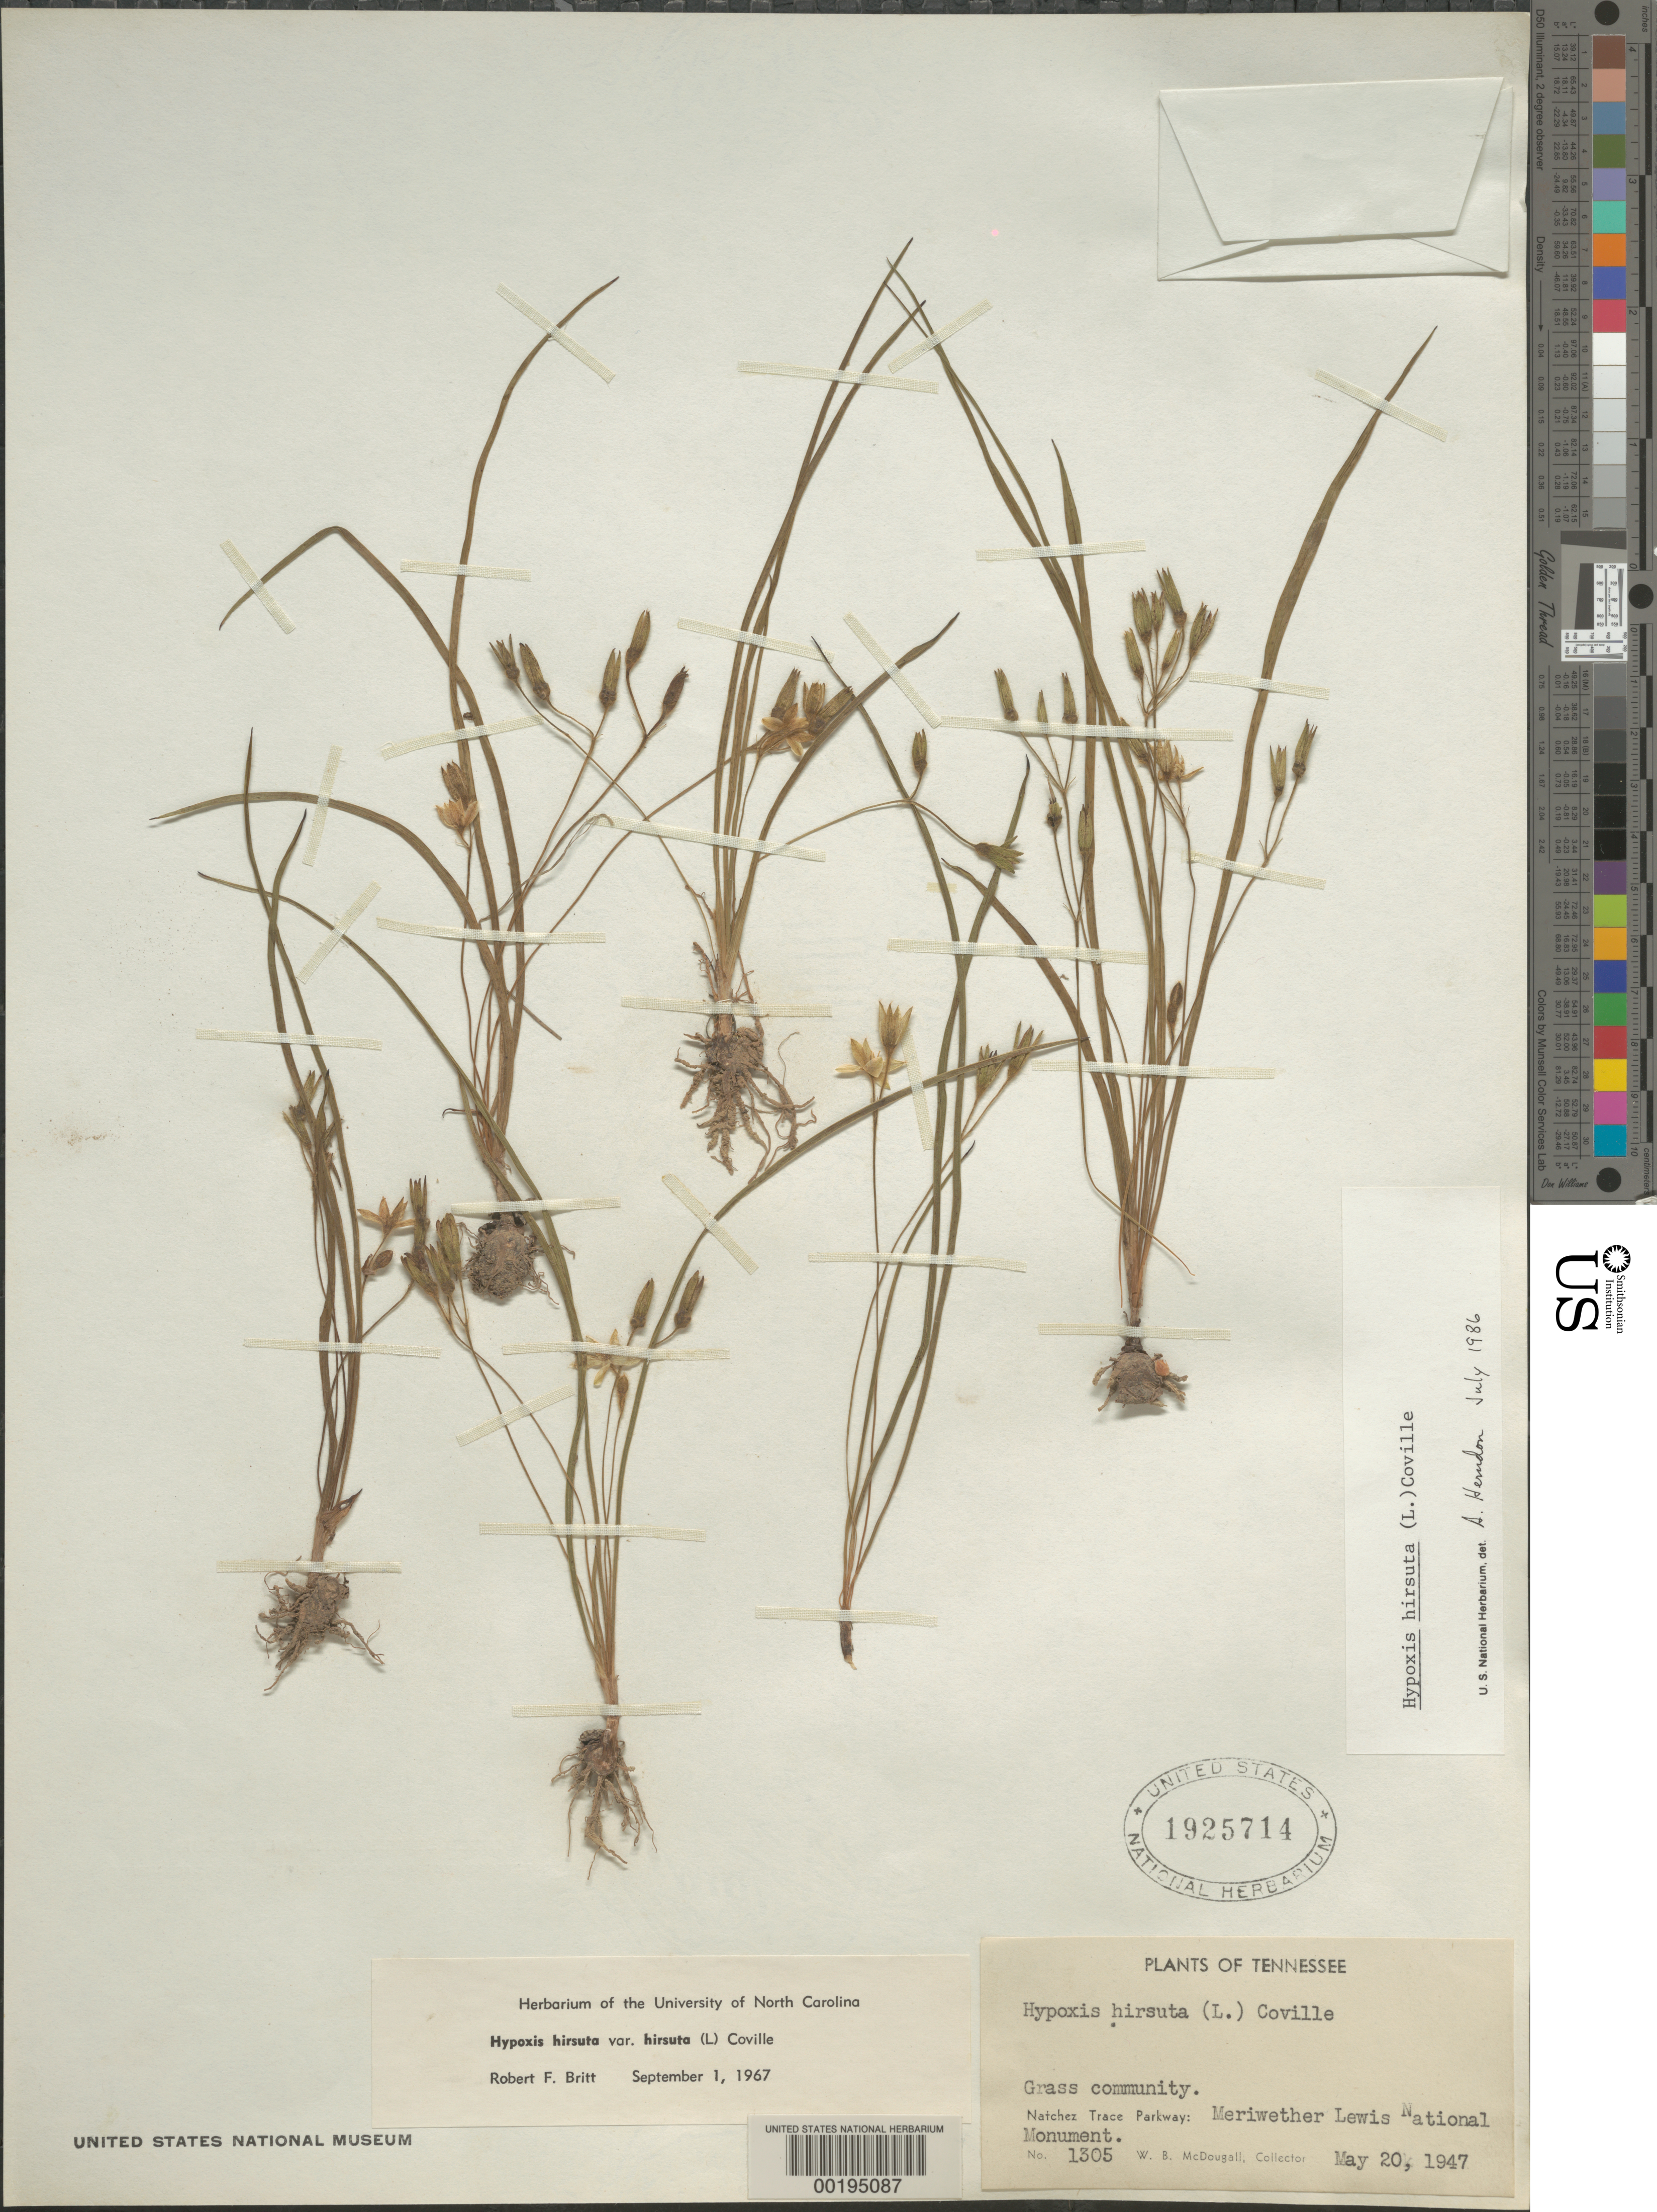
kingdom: Plantae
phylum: Tracheophyta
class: Liliopsida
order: Asparagales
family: Hypoxidaceae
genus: Hypoxis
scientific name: Hypoxis hirsuta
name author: (L.) Coville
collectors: W. B. McDougall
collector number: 1305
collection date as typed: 20 May 1947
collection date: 1947-05-20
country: United States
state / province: Tennessee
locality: Natchez trace parkway; meriwther lewis national monument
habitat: Grass community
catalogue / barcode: US 1925714